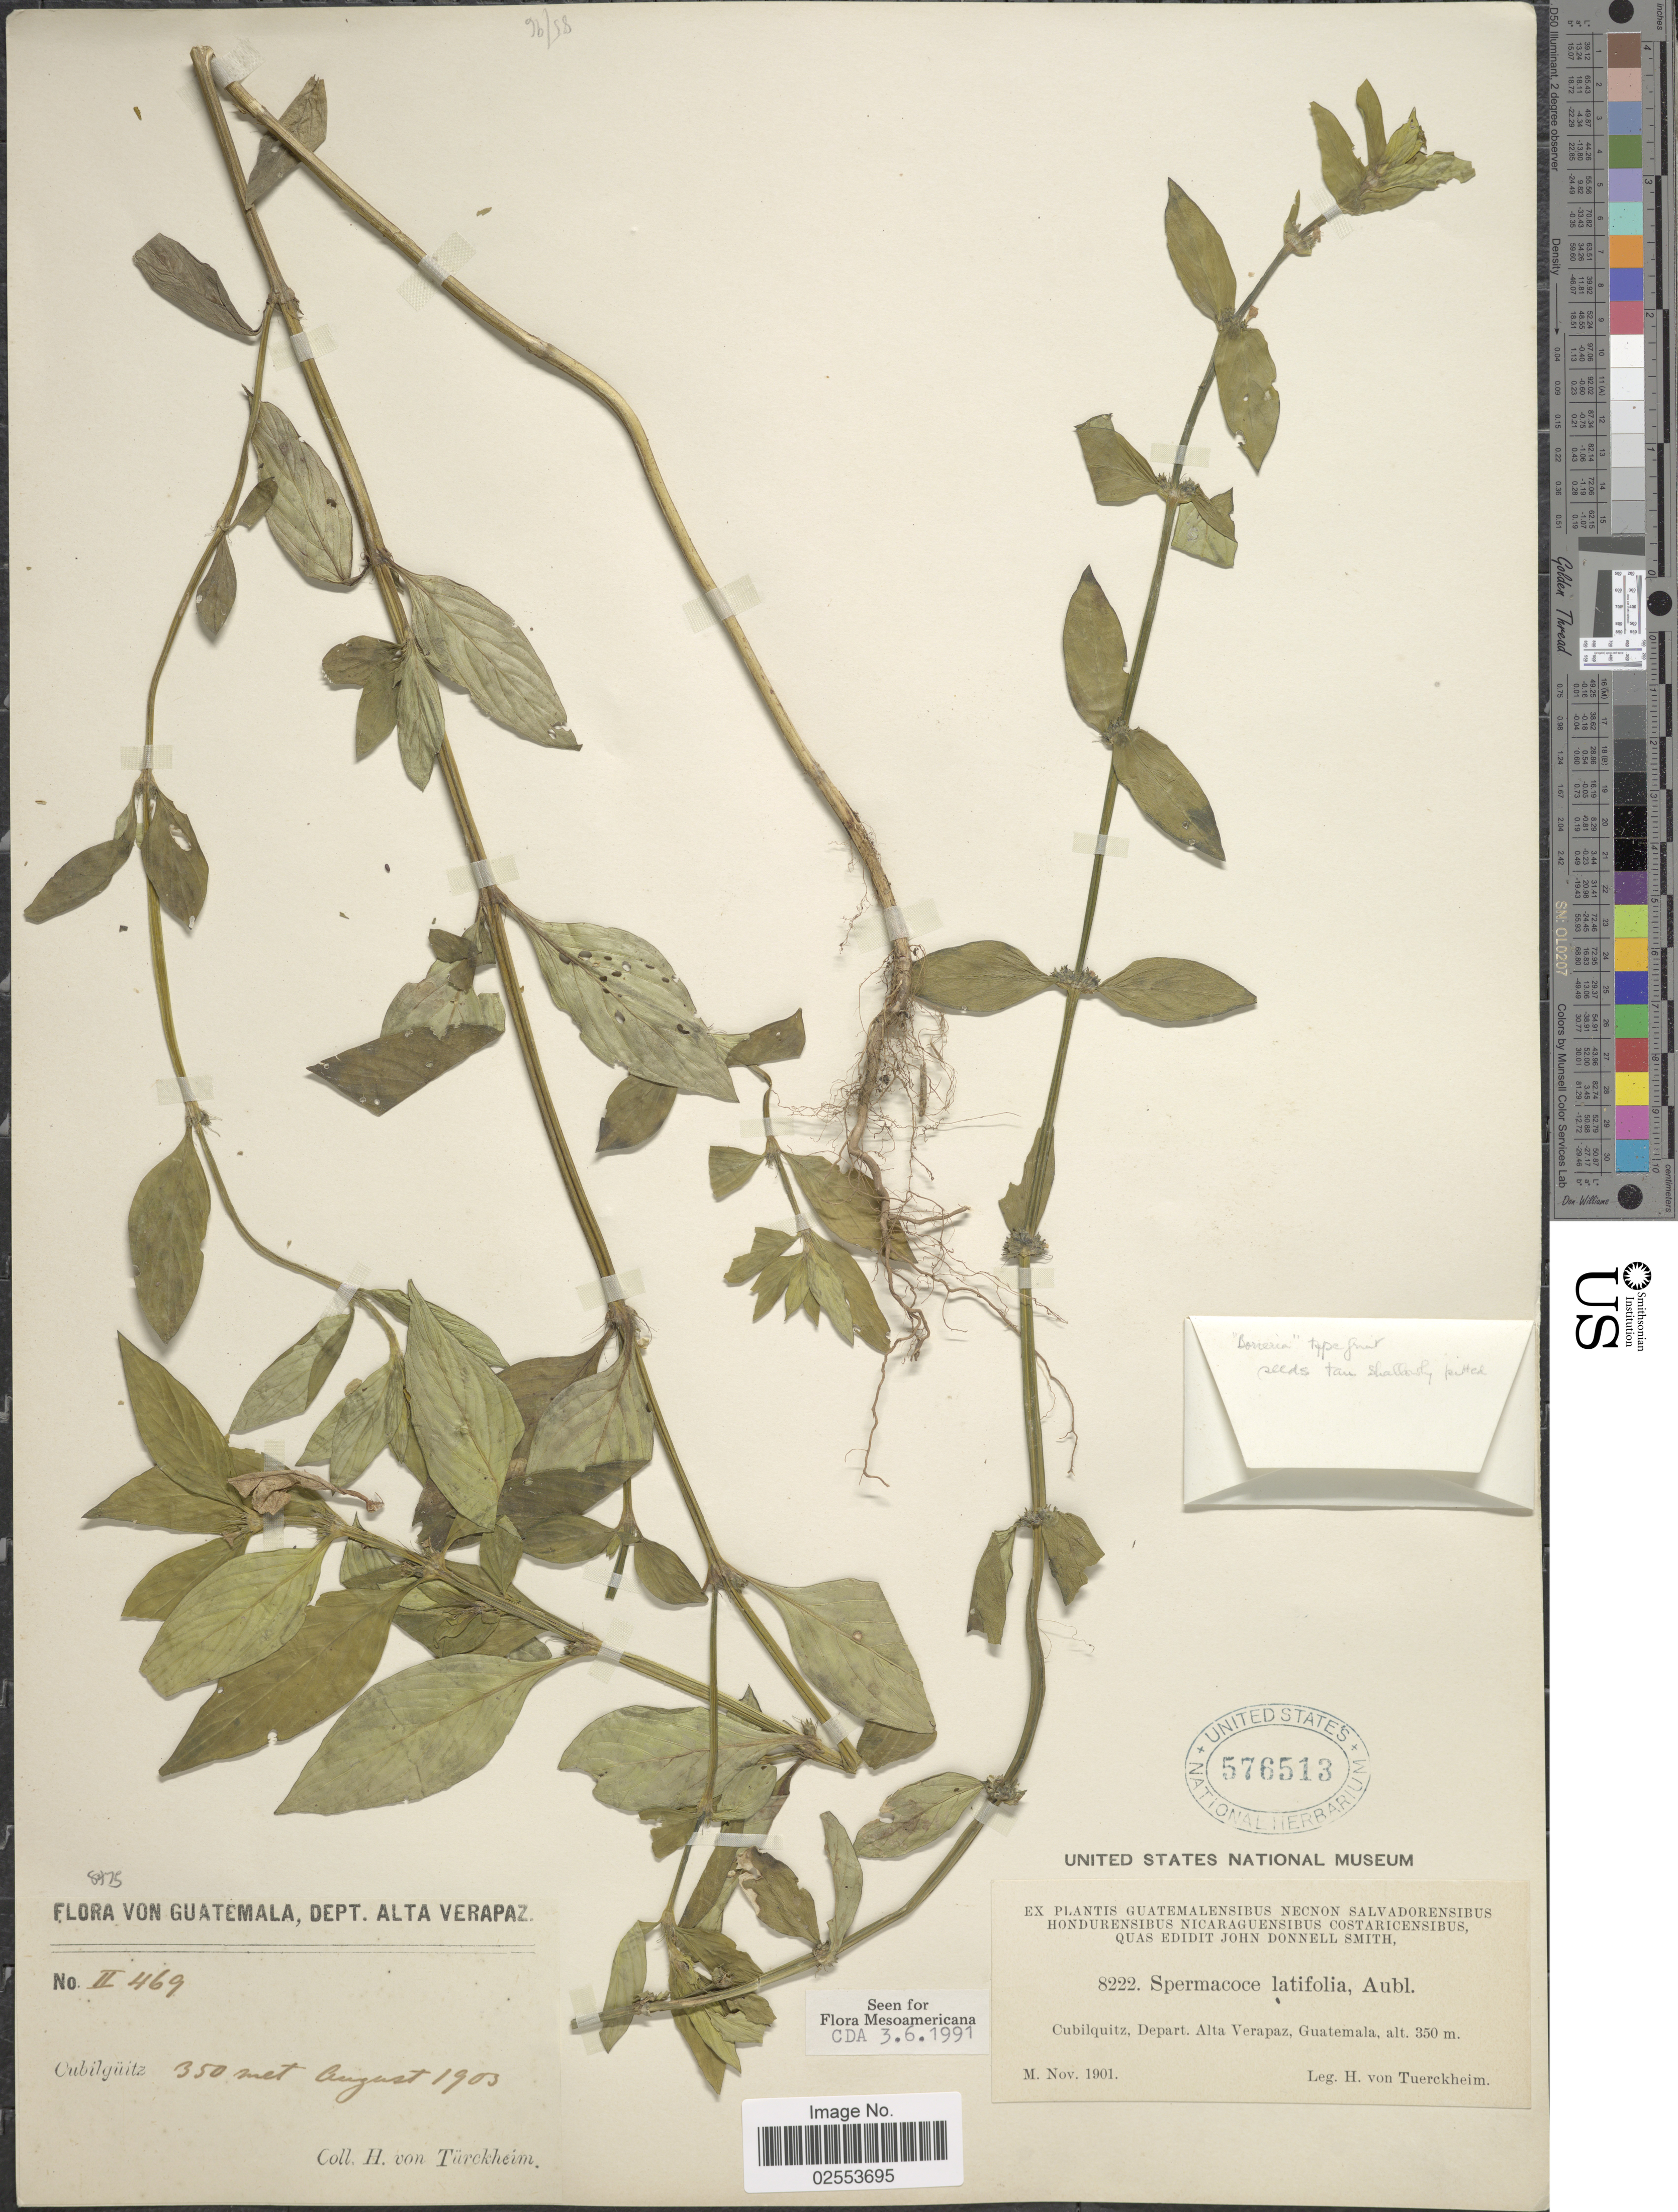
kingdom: Plantae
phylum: Tracheophyta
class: Magnoliopsida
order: Gentianales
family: Rubiaceae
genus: Spermacoce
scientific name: Spermacoce latifolia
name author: Aubl.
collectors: H. von Türckheim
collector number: II 469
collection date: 1903-08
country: Guatemala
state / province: Alta Verapaz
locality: Cubilguitz.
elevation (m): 350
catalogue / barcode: US 576513